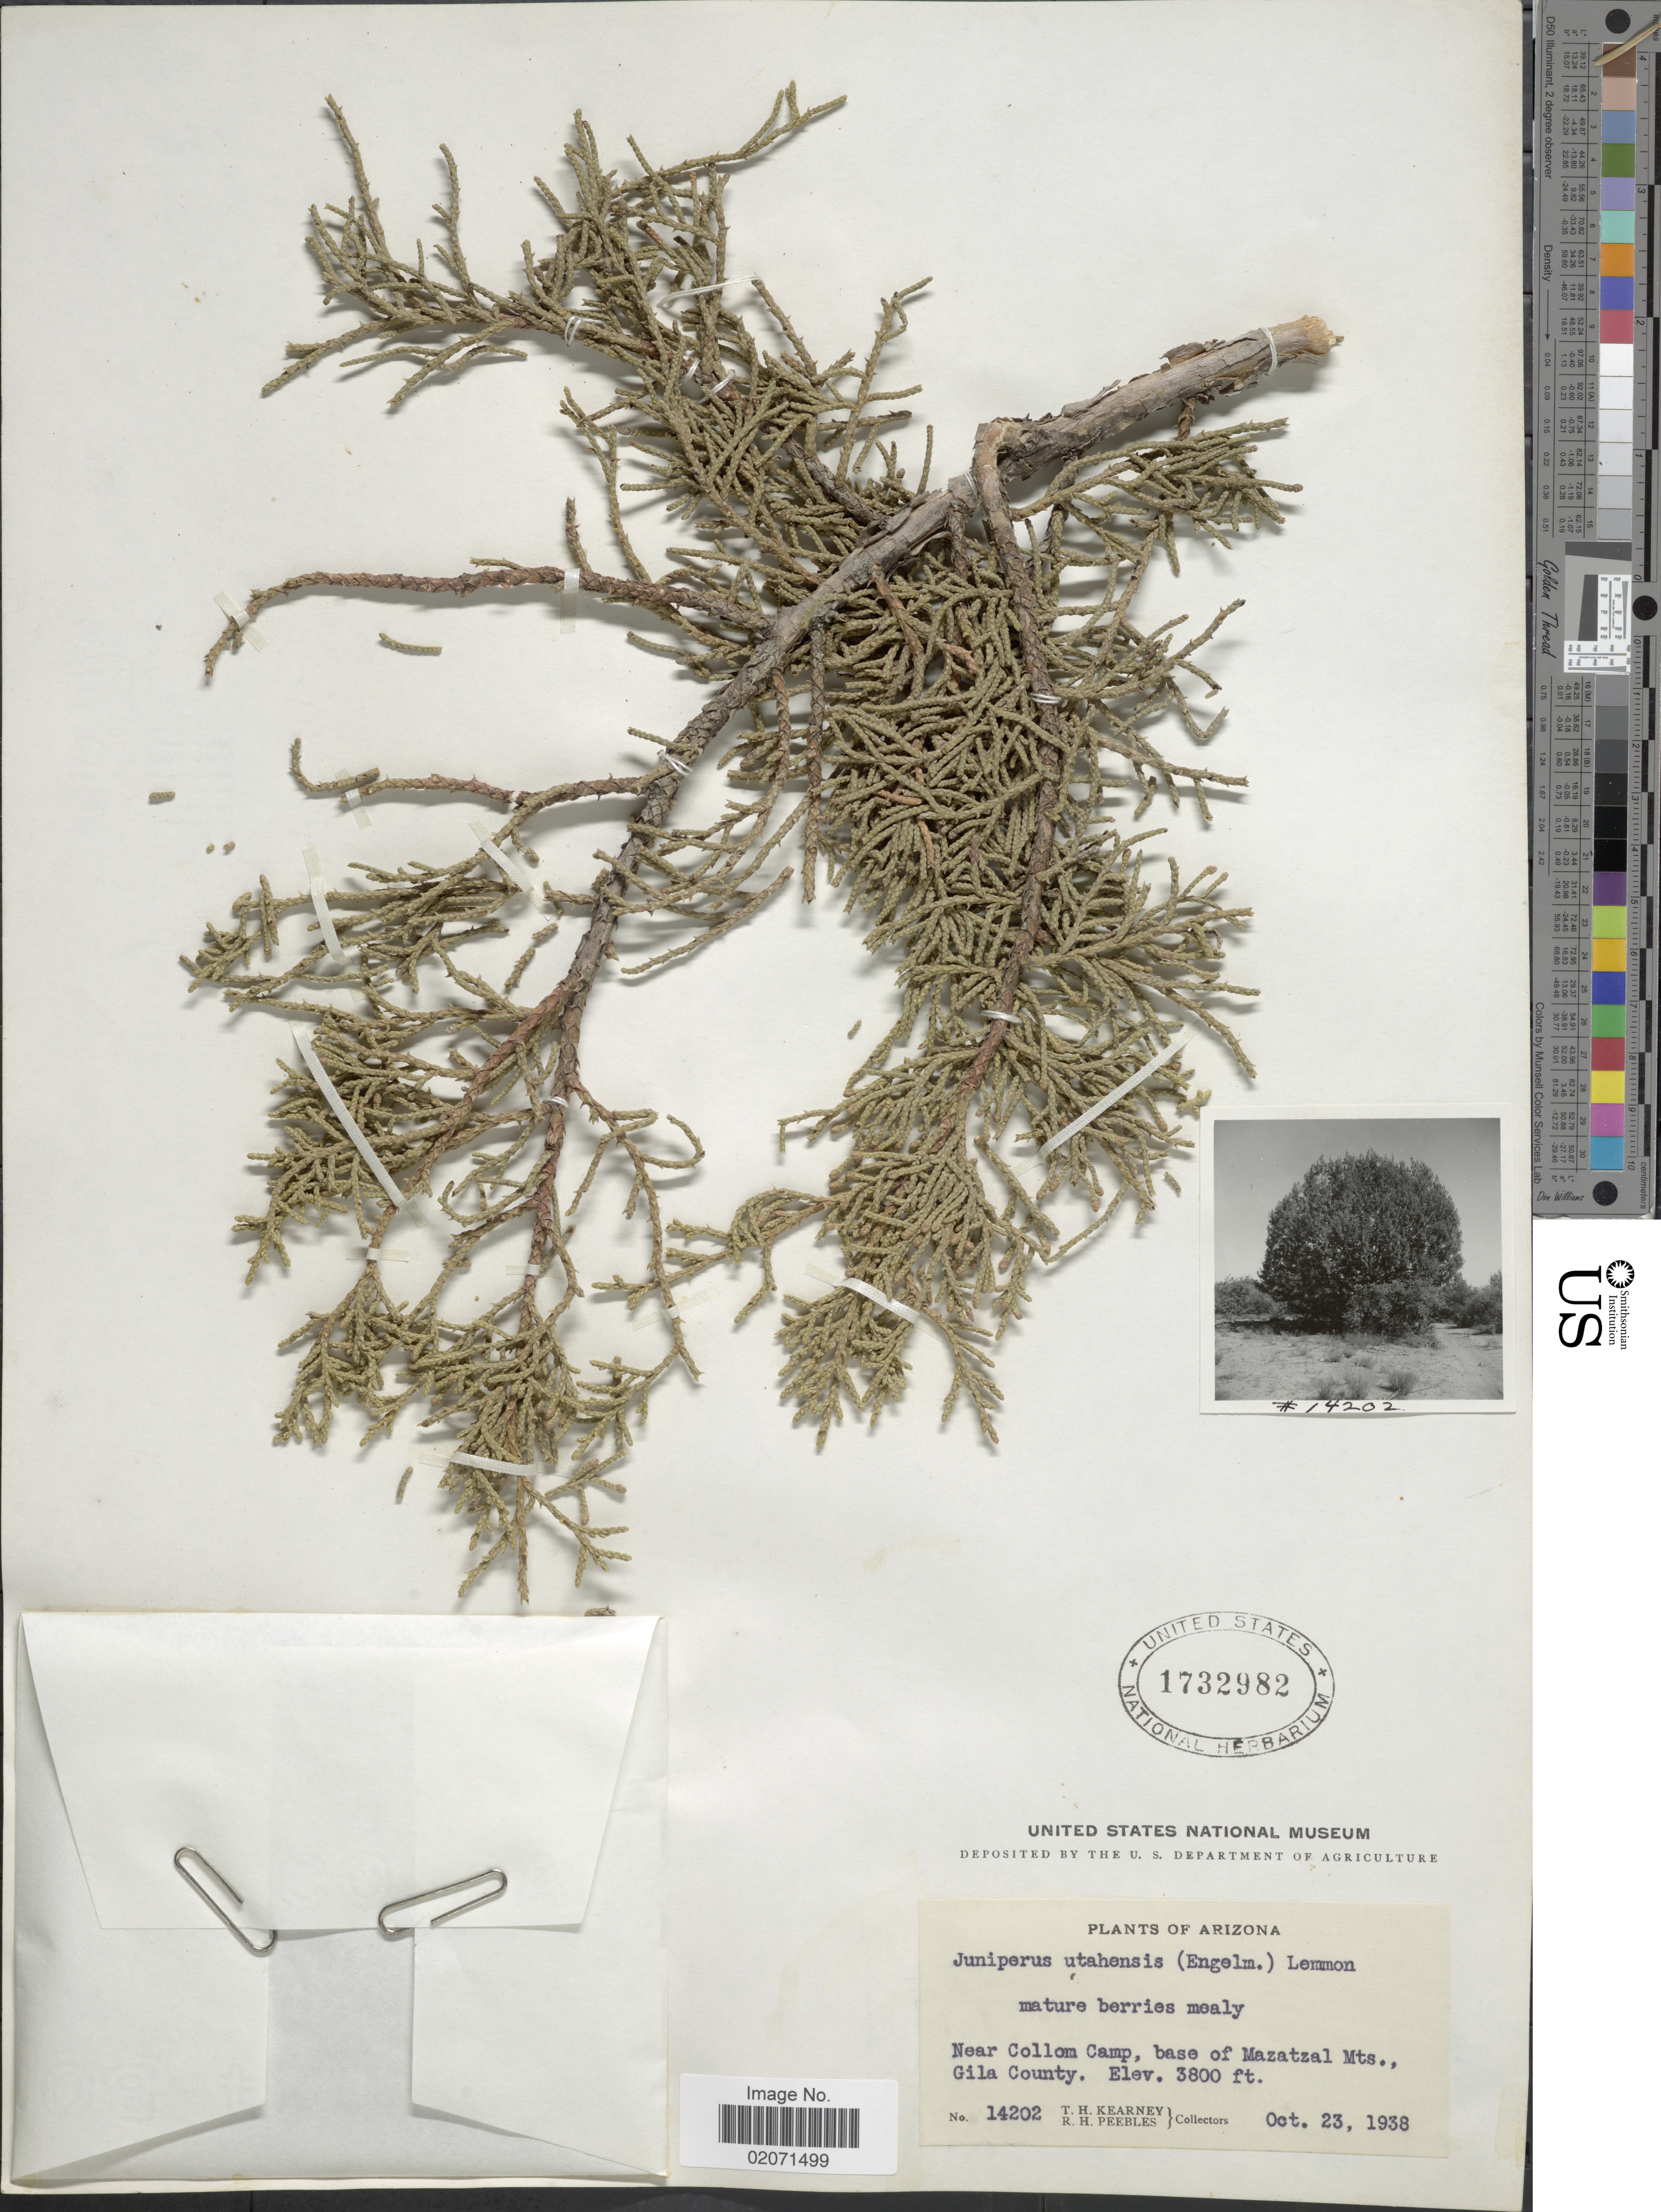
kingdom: Plantae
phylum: Tracheophyta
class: Pinopsida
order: Pinales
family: Cupressaceae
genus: Juniperus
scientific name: Juniperus osteosperma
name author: (Torr.) Little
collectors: T. H. Kearney & R. H. Peebles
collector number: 14202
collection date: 1938-10-23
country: United States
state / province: Arizona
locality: Near Collom Camp, base of Mazatzal Mts., Gila County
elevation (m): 1158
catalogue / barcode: US 1732982